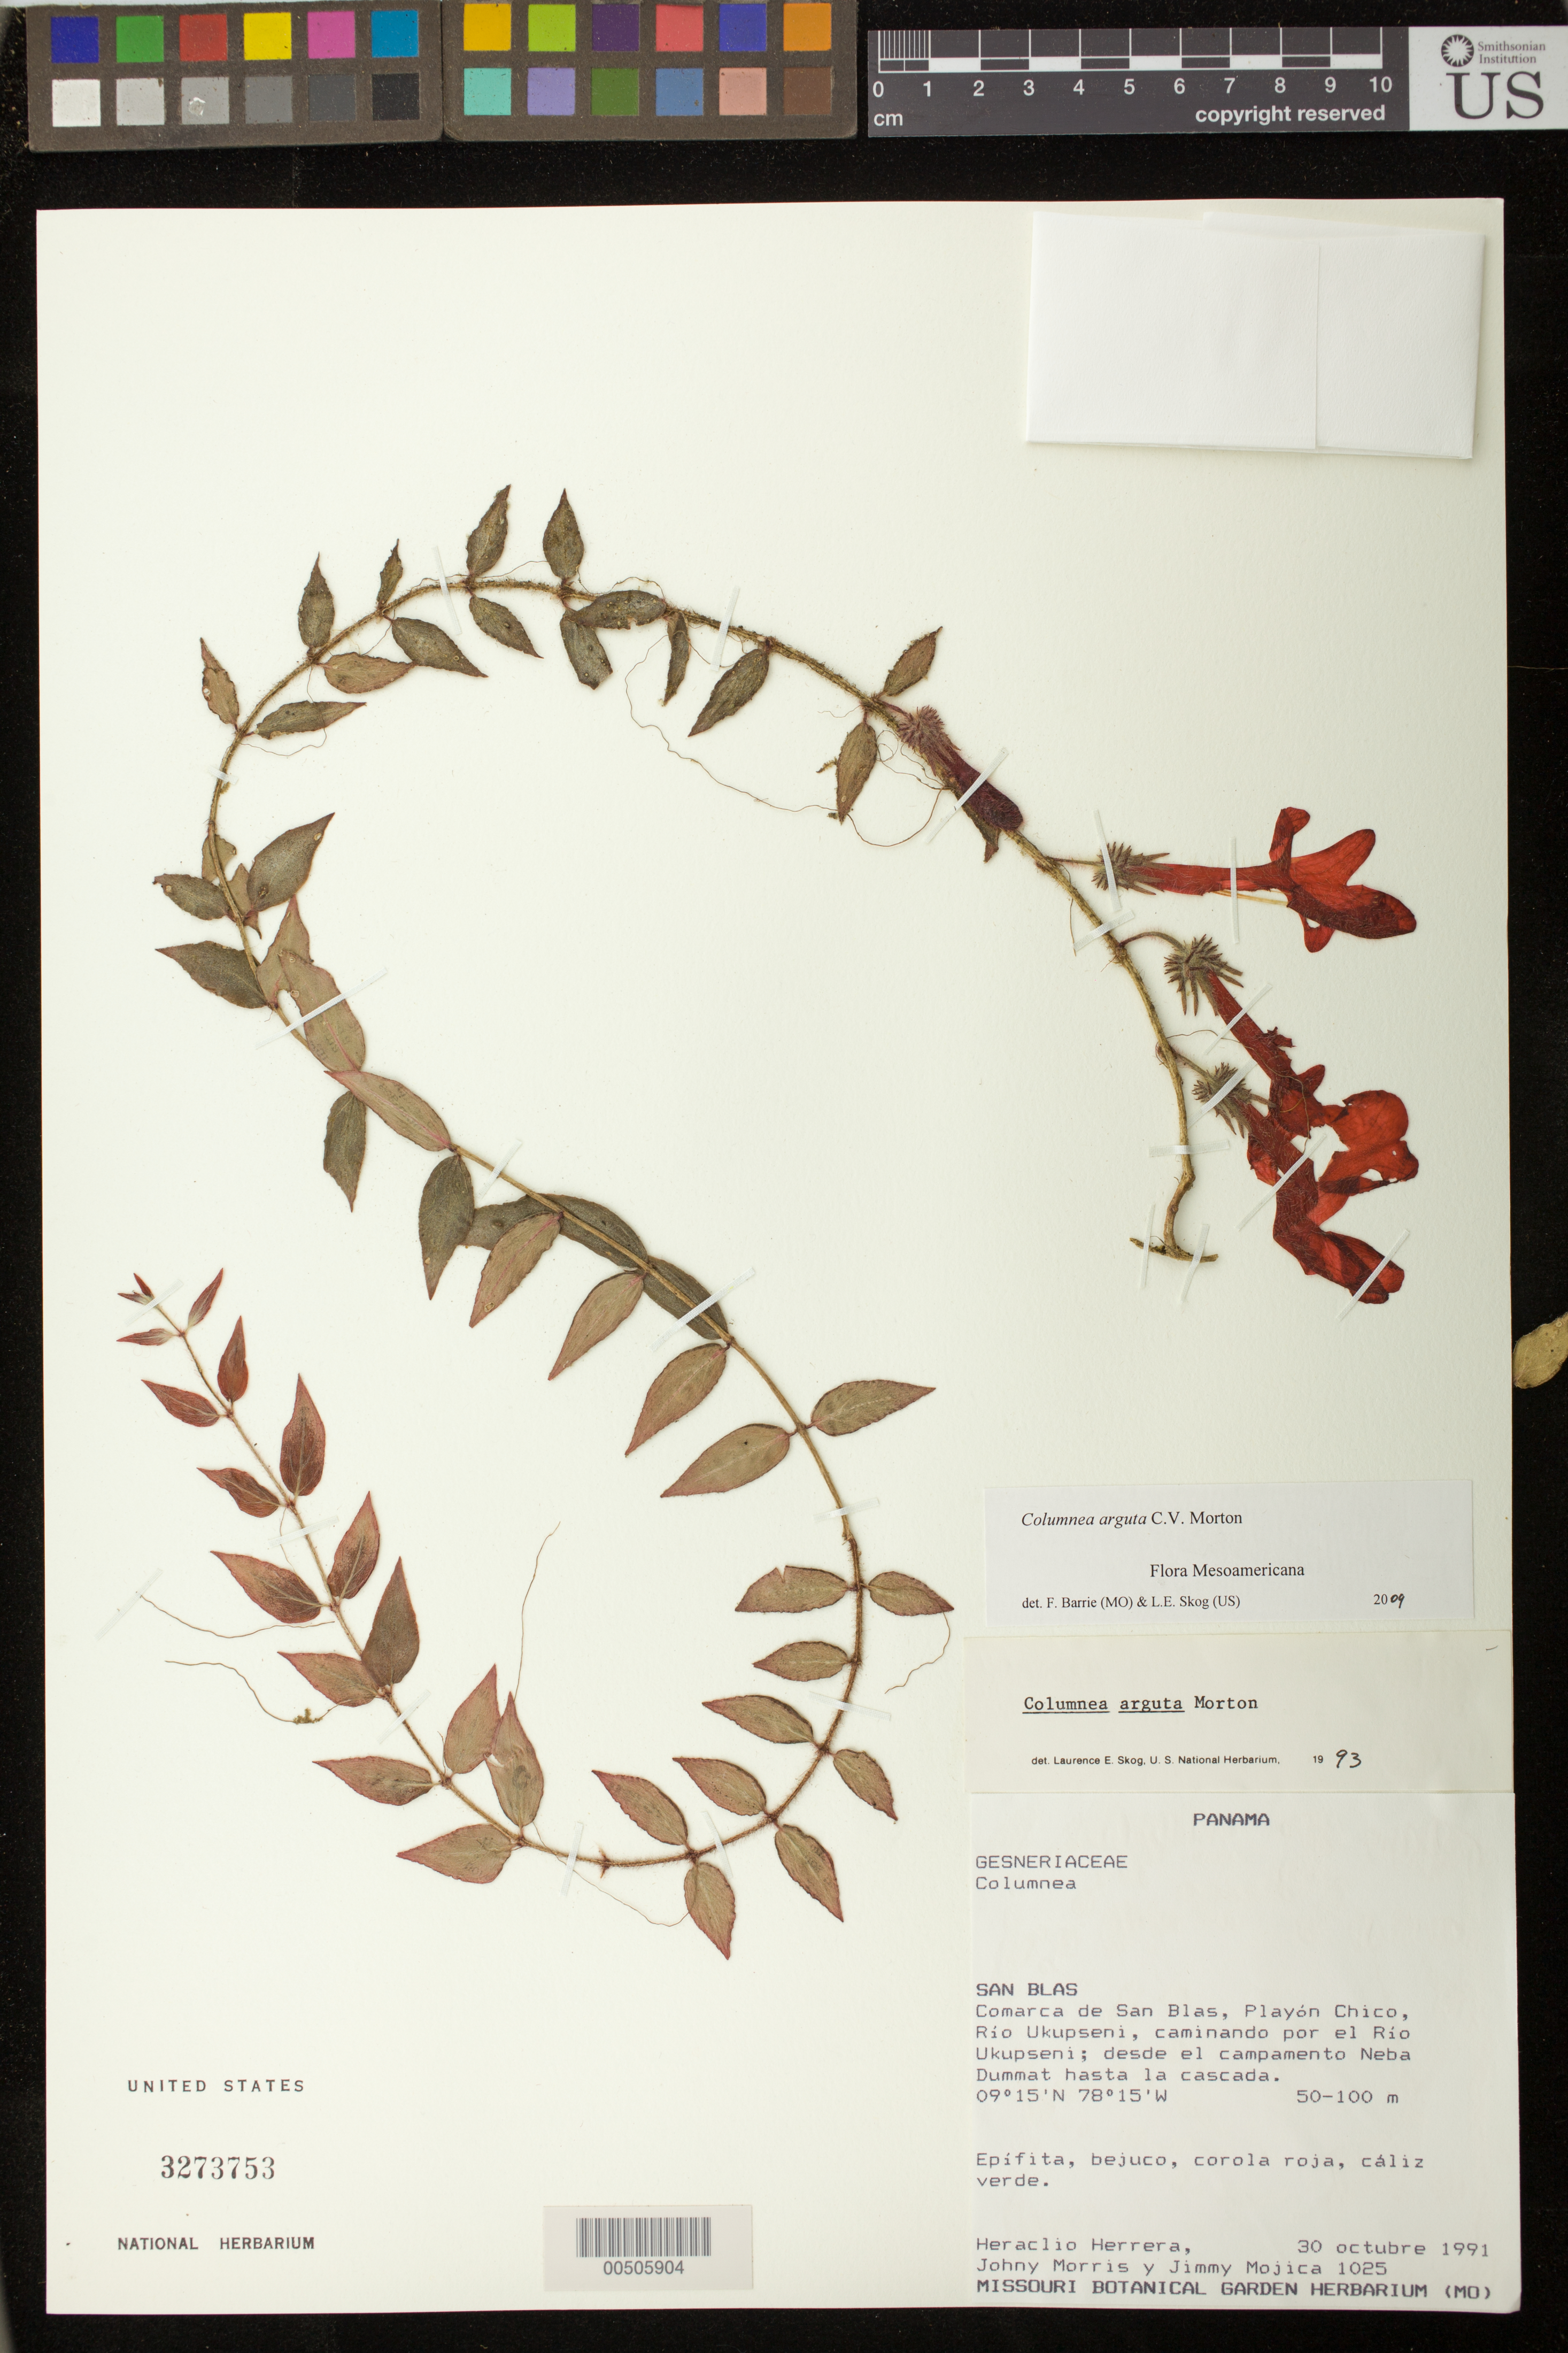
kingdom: Plantae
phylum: Tracheophyta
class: Magnoliopsida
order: Lamiales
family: Gesneriaceae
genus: Columnea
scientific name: Columnea arguta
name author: C.V. Morton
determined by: Clark, J. L., (SEL), The Marie Selby Botanical Garden (UNITED STATES)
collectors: H. Herrera, J. Morris & J. Mojica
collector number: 1025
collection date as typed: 30 Oct 1991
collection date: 1991-10-30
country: Panama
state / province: Kuna Yala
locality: Playon Chico, Río Ukupseni; desde el campamento Neba Dummat hasta la cascada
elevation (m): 40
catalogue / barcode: US 3273753